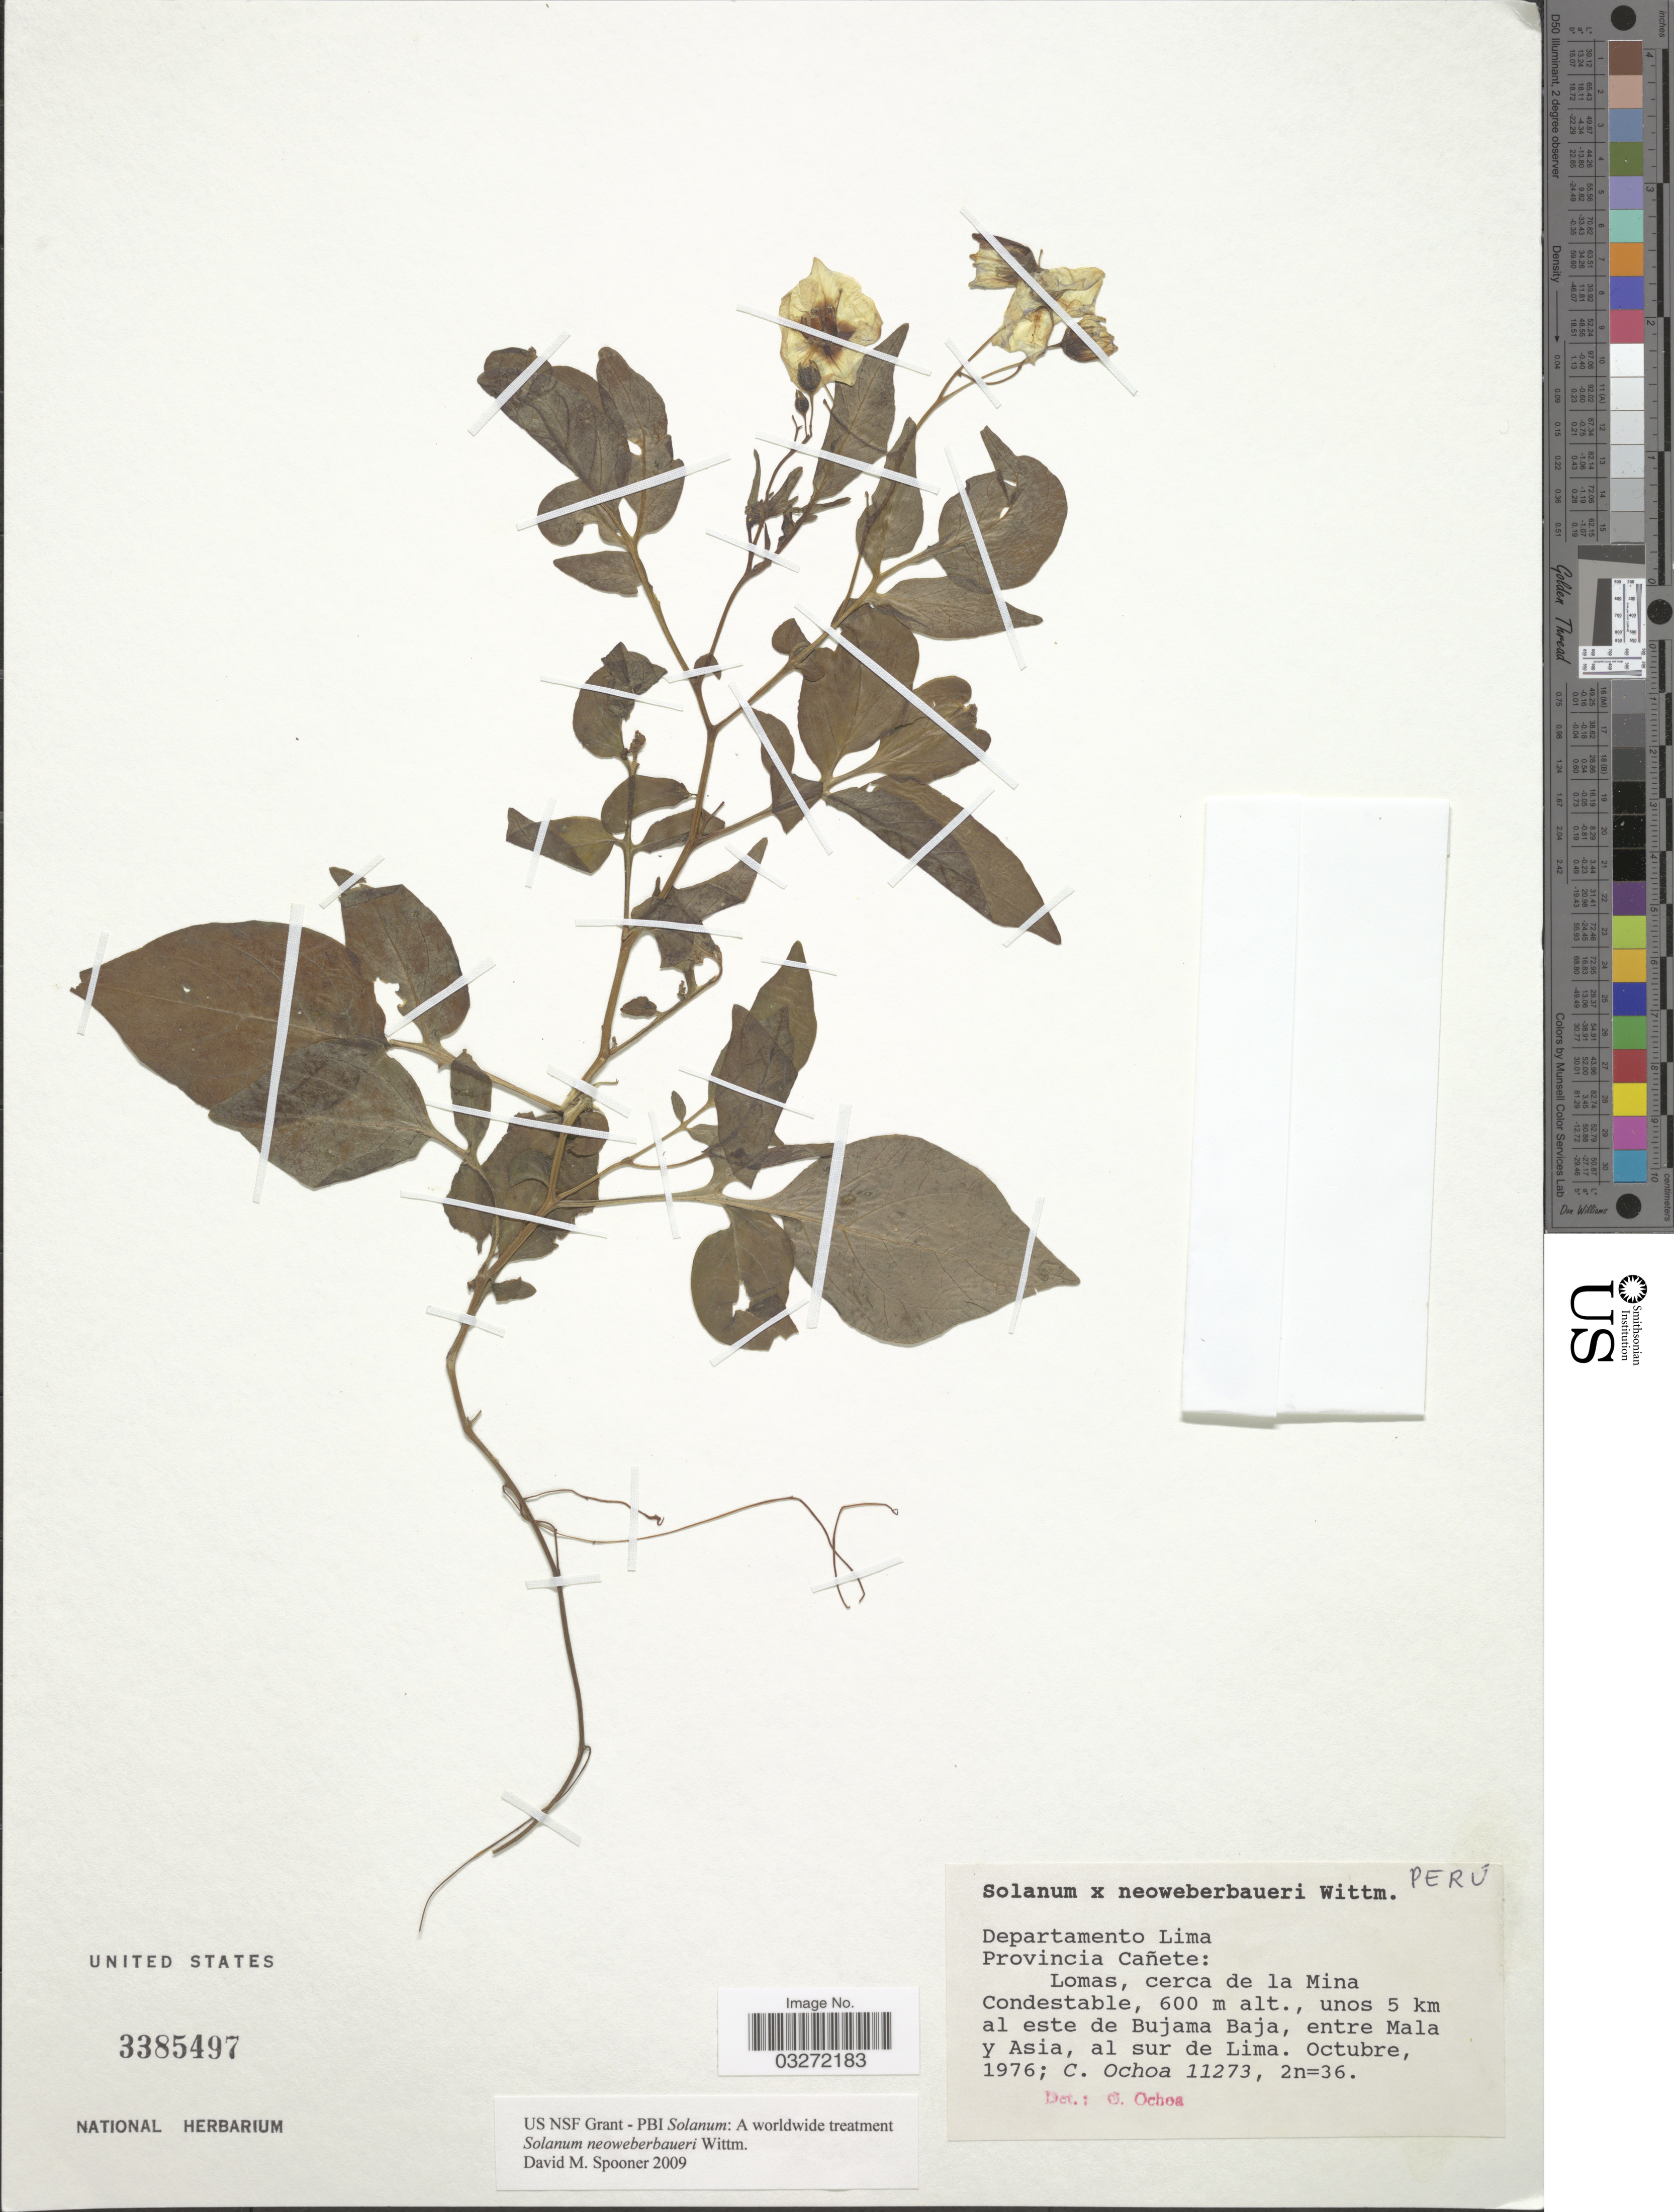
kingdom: Plantae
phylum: Tracheophyta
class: Magnoliopsida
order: Solanales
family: Solanaceae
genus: Solanum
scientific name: Solanum neoweberbaueri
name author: Wittmack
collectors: C. Ochoa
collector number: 11273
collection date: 1976-10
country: Peru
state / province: Lima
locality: Departamento Lima. Provincia Cañete: Lomas, cerca de la Mina Condestable, unos 5 km al este de Bujama Baja, entre Mala y Asia, al sur de Lima.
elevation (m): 600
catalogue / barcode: US 3385497